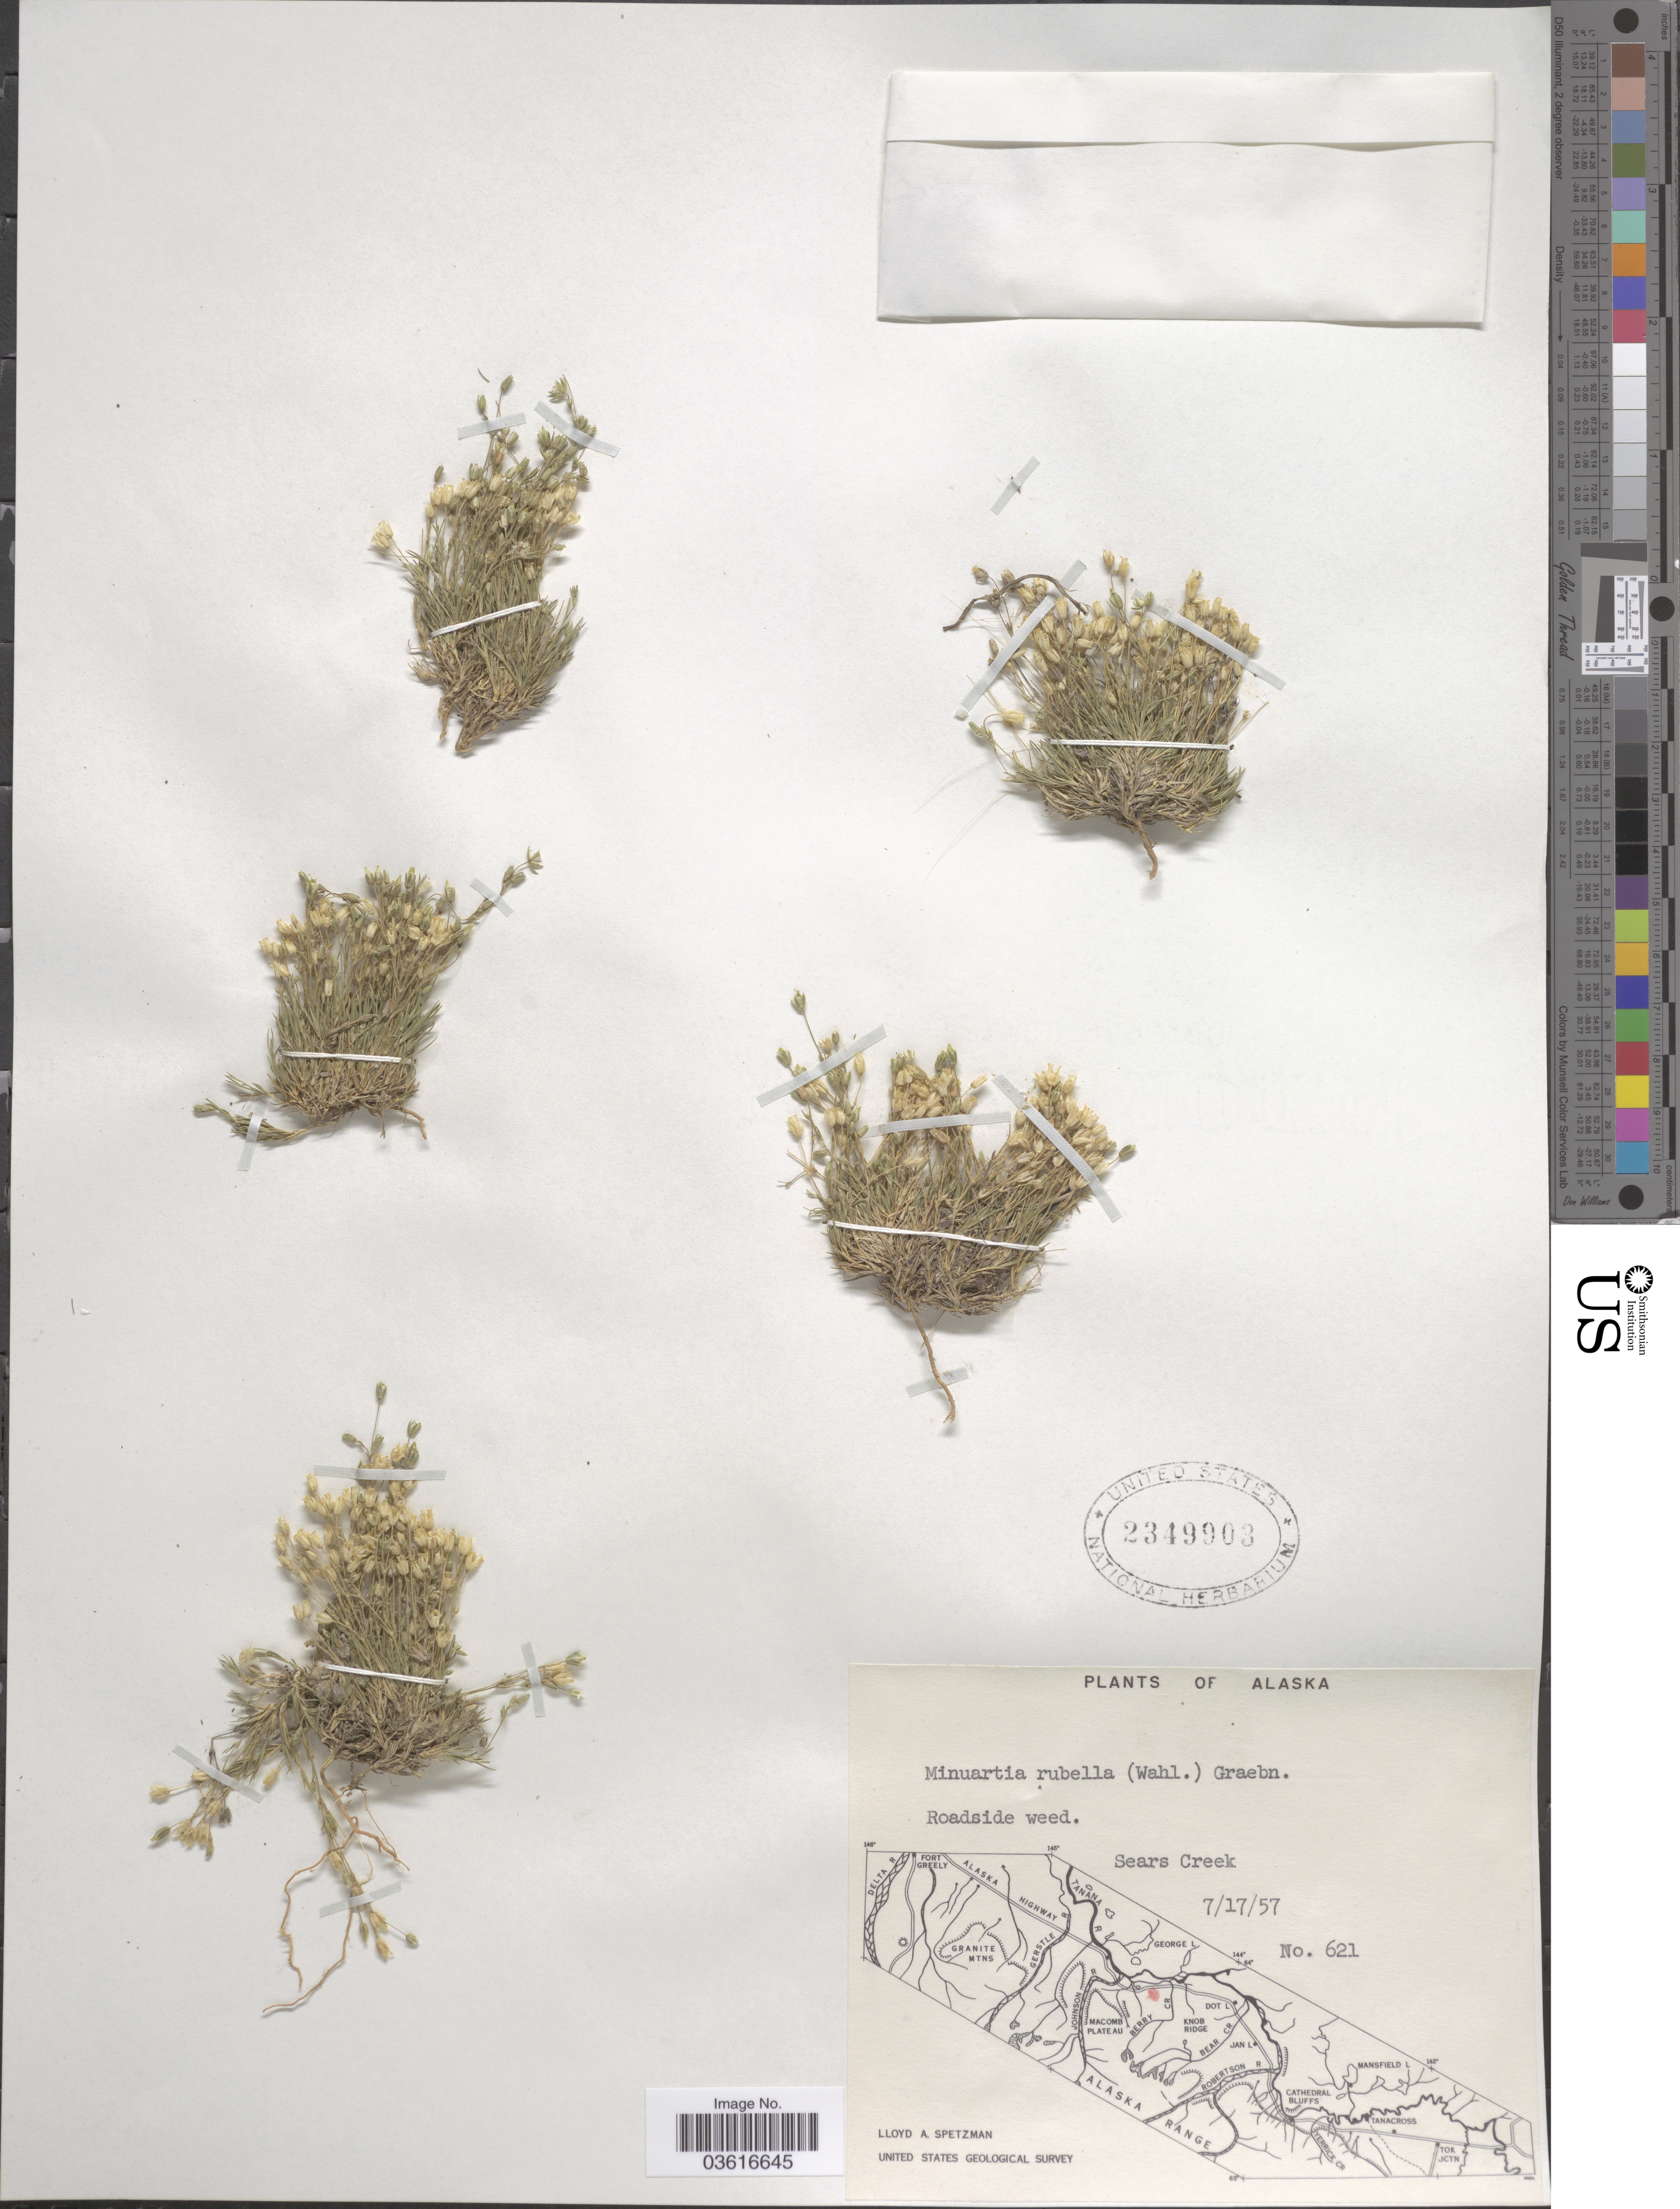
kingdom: Plantae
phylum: Tracheophyta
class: Magnoliopsida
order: Caryophyllales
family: Caryophyllaceae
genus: Minuartia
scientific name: Minuartia rubella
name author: (Wahlenb.) Hiern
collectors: L. Spetzman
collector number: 621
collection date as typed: Transcribed d/m/y: 17/7/57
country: United States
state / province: Alaska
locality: Sears Creek.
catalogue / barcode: US 2349903